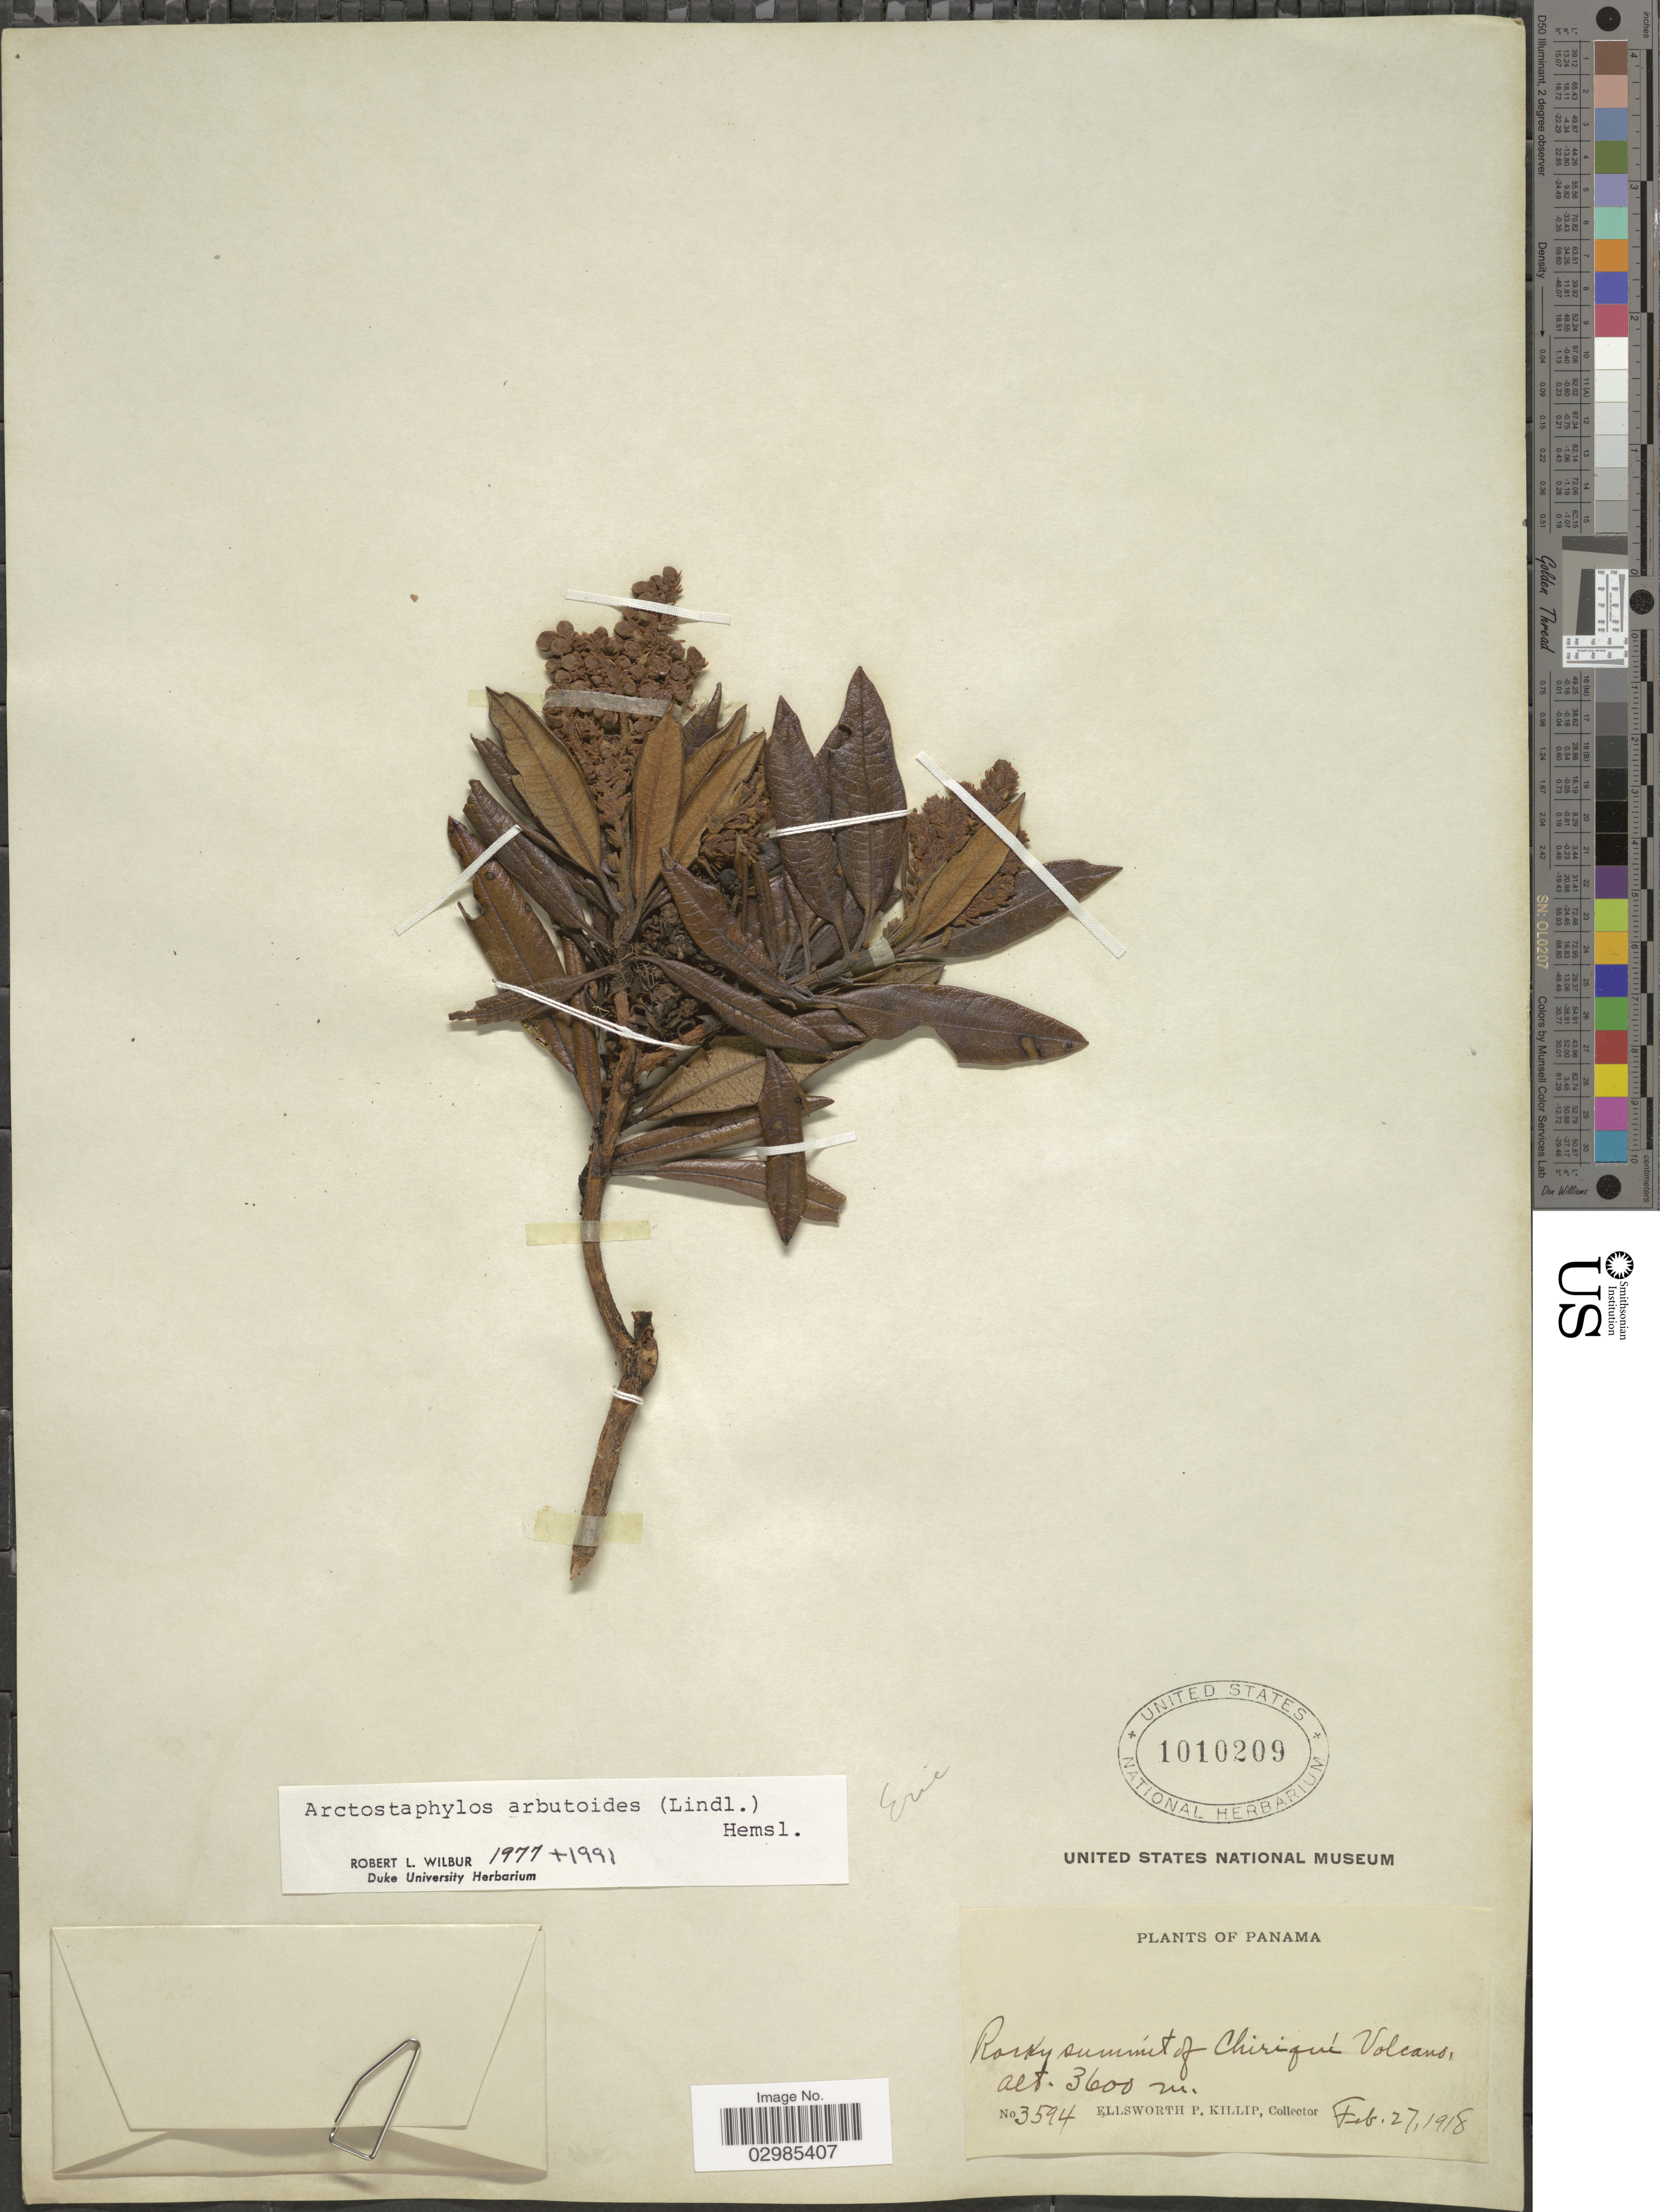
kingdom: Plantae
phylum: Tracheophyta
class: Magnoliopsida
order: Ericales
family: Ericaceae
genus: Arctostaphylos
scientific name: Arctostaphylos arbutoides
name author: (Lindl.) Hemsl.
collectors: E. P. Killip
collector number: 3594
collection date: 1918-02-27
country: Panama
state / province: Chiriqui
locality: Rocky summit of Chiriquí Volcano.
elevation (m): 3600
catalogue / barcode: US 1010209